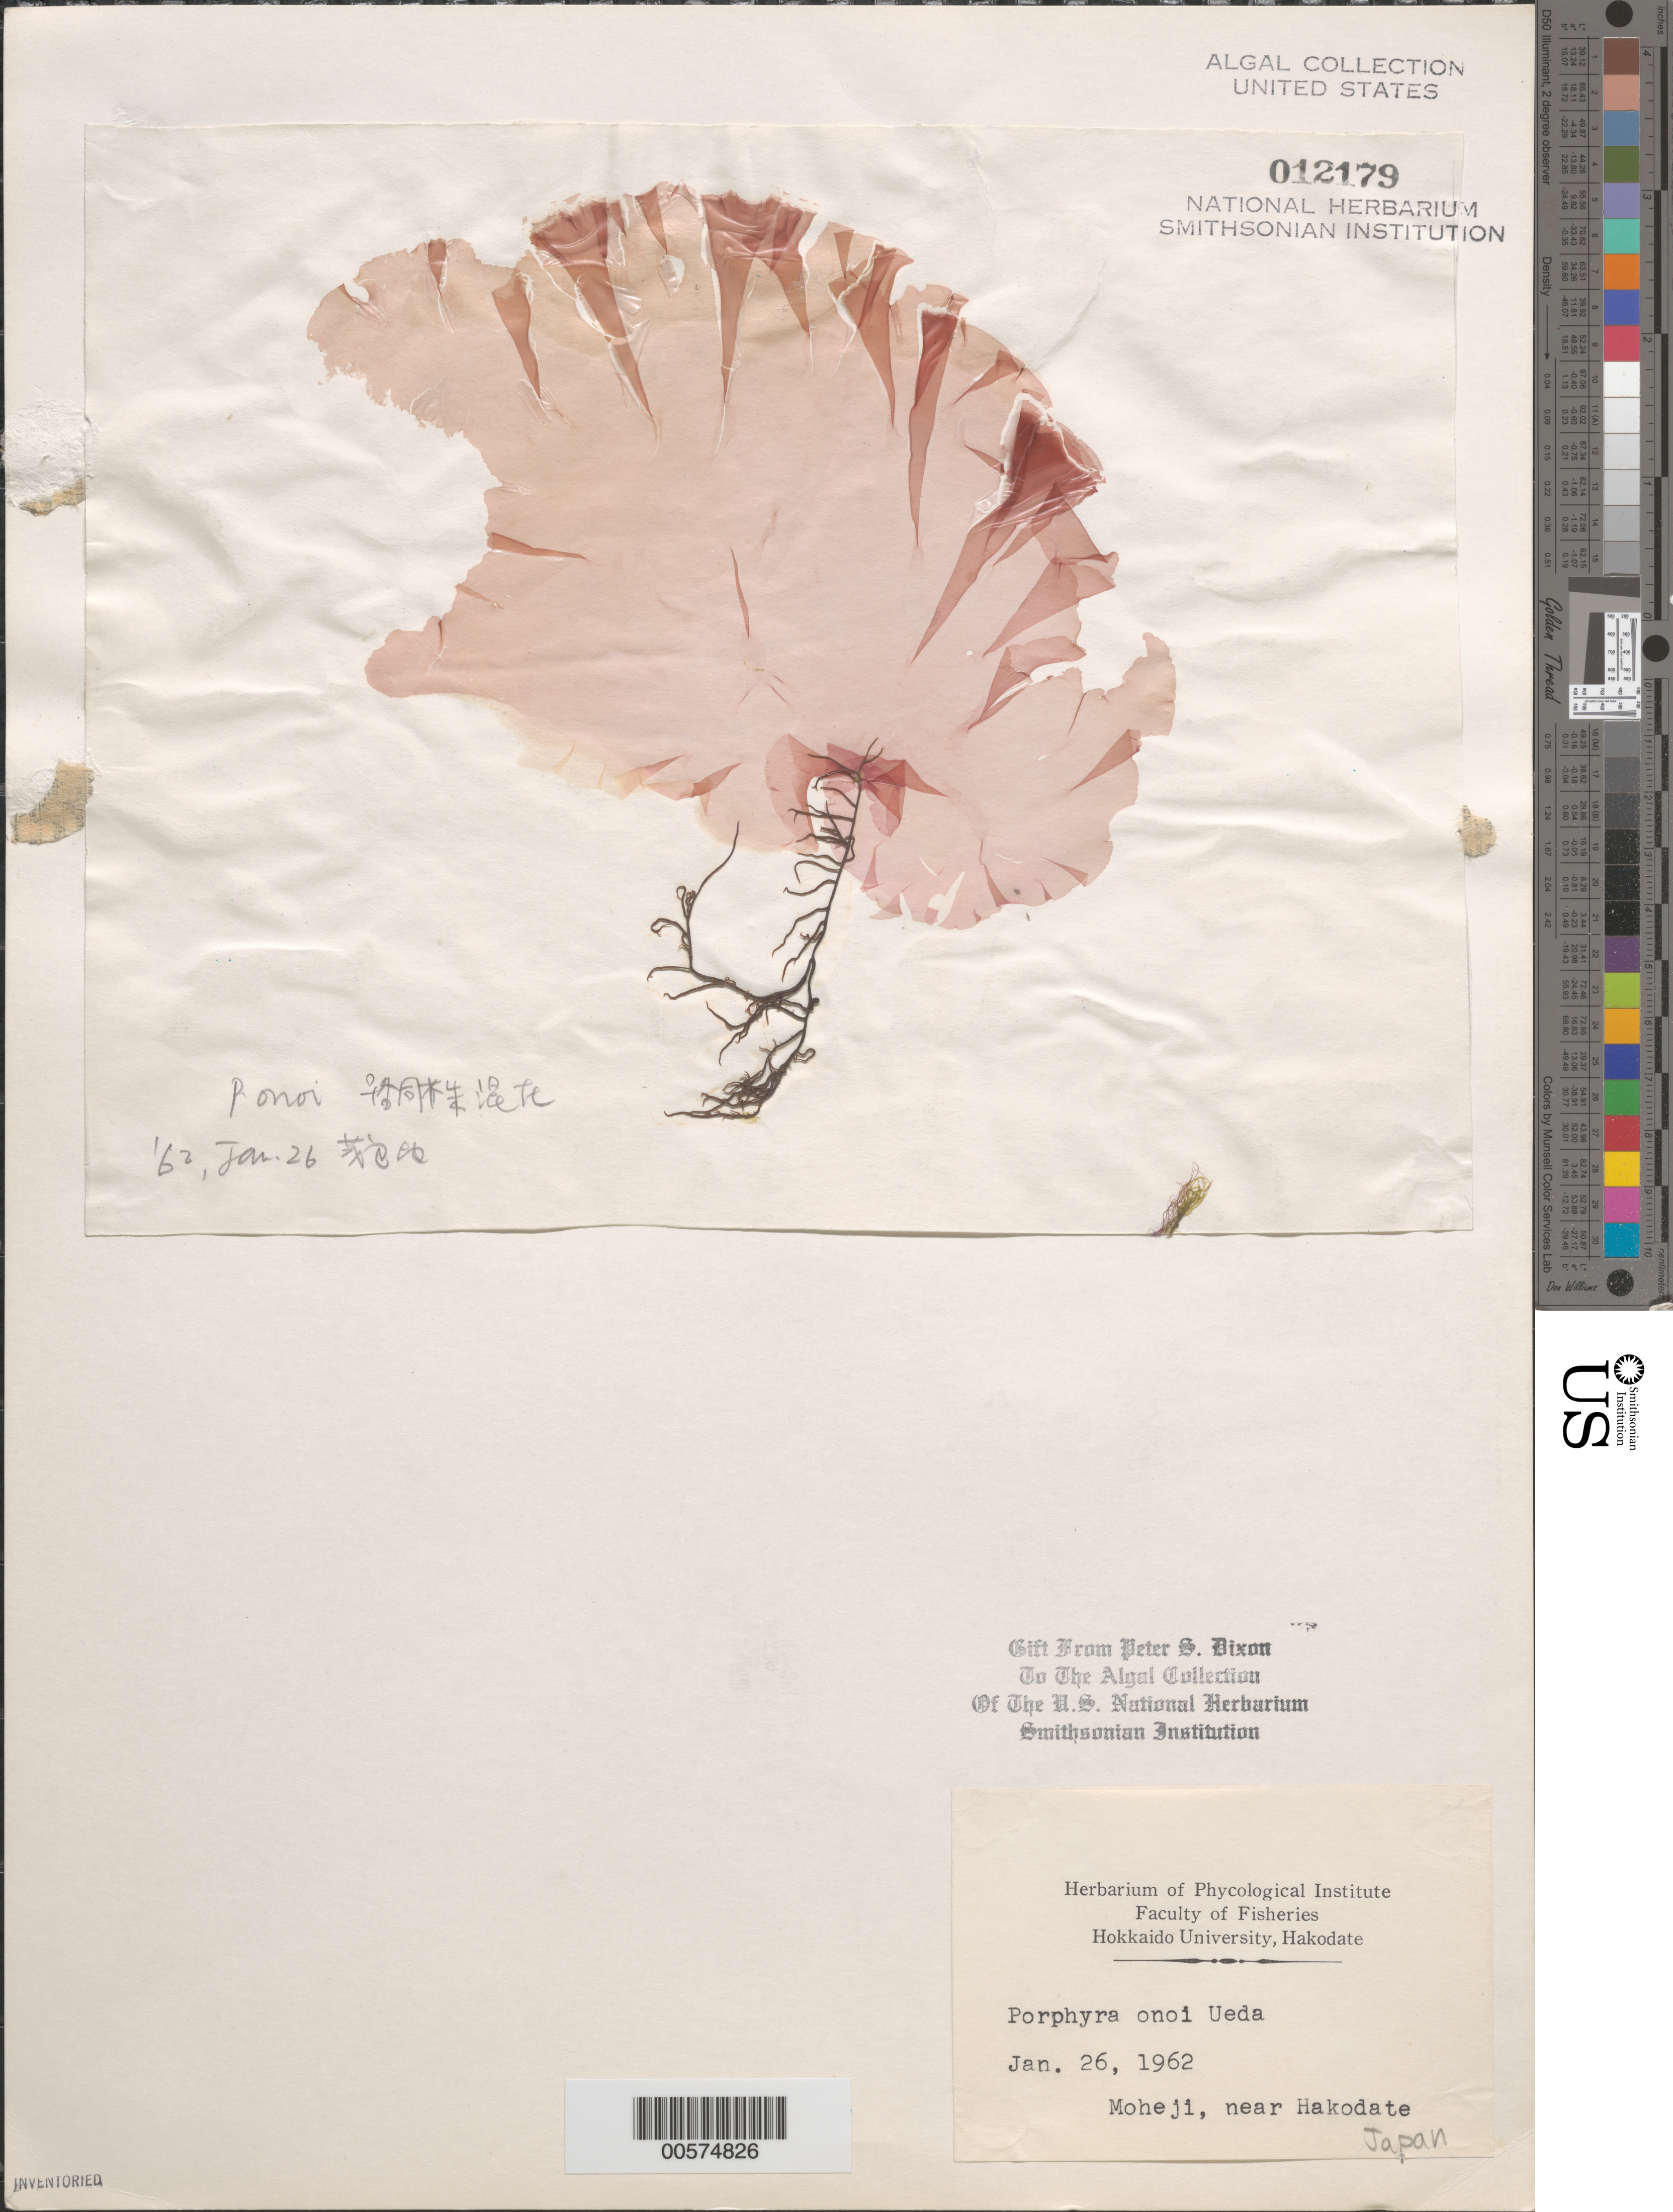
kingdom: Plantae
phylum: Rhodophyta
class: Bangiophyceae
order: Bangiales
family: Bangiaceae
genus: Porphyra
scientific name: Porphyra onoi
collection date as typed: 26 Jan 1962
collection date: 1962-01-26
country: Japan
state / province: Hokkaido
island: Hokkaido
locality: Moheji, near Hakodate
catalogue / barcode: US 12179